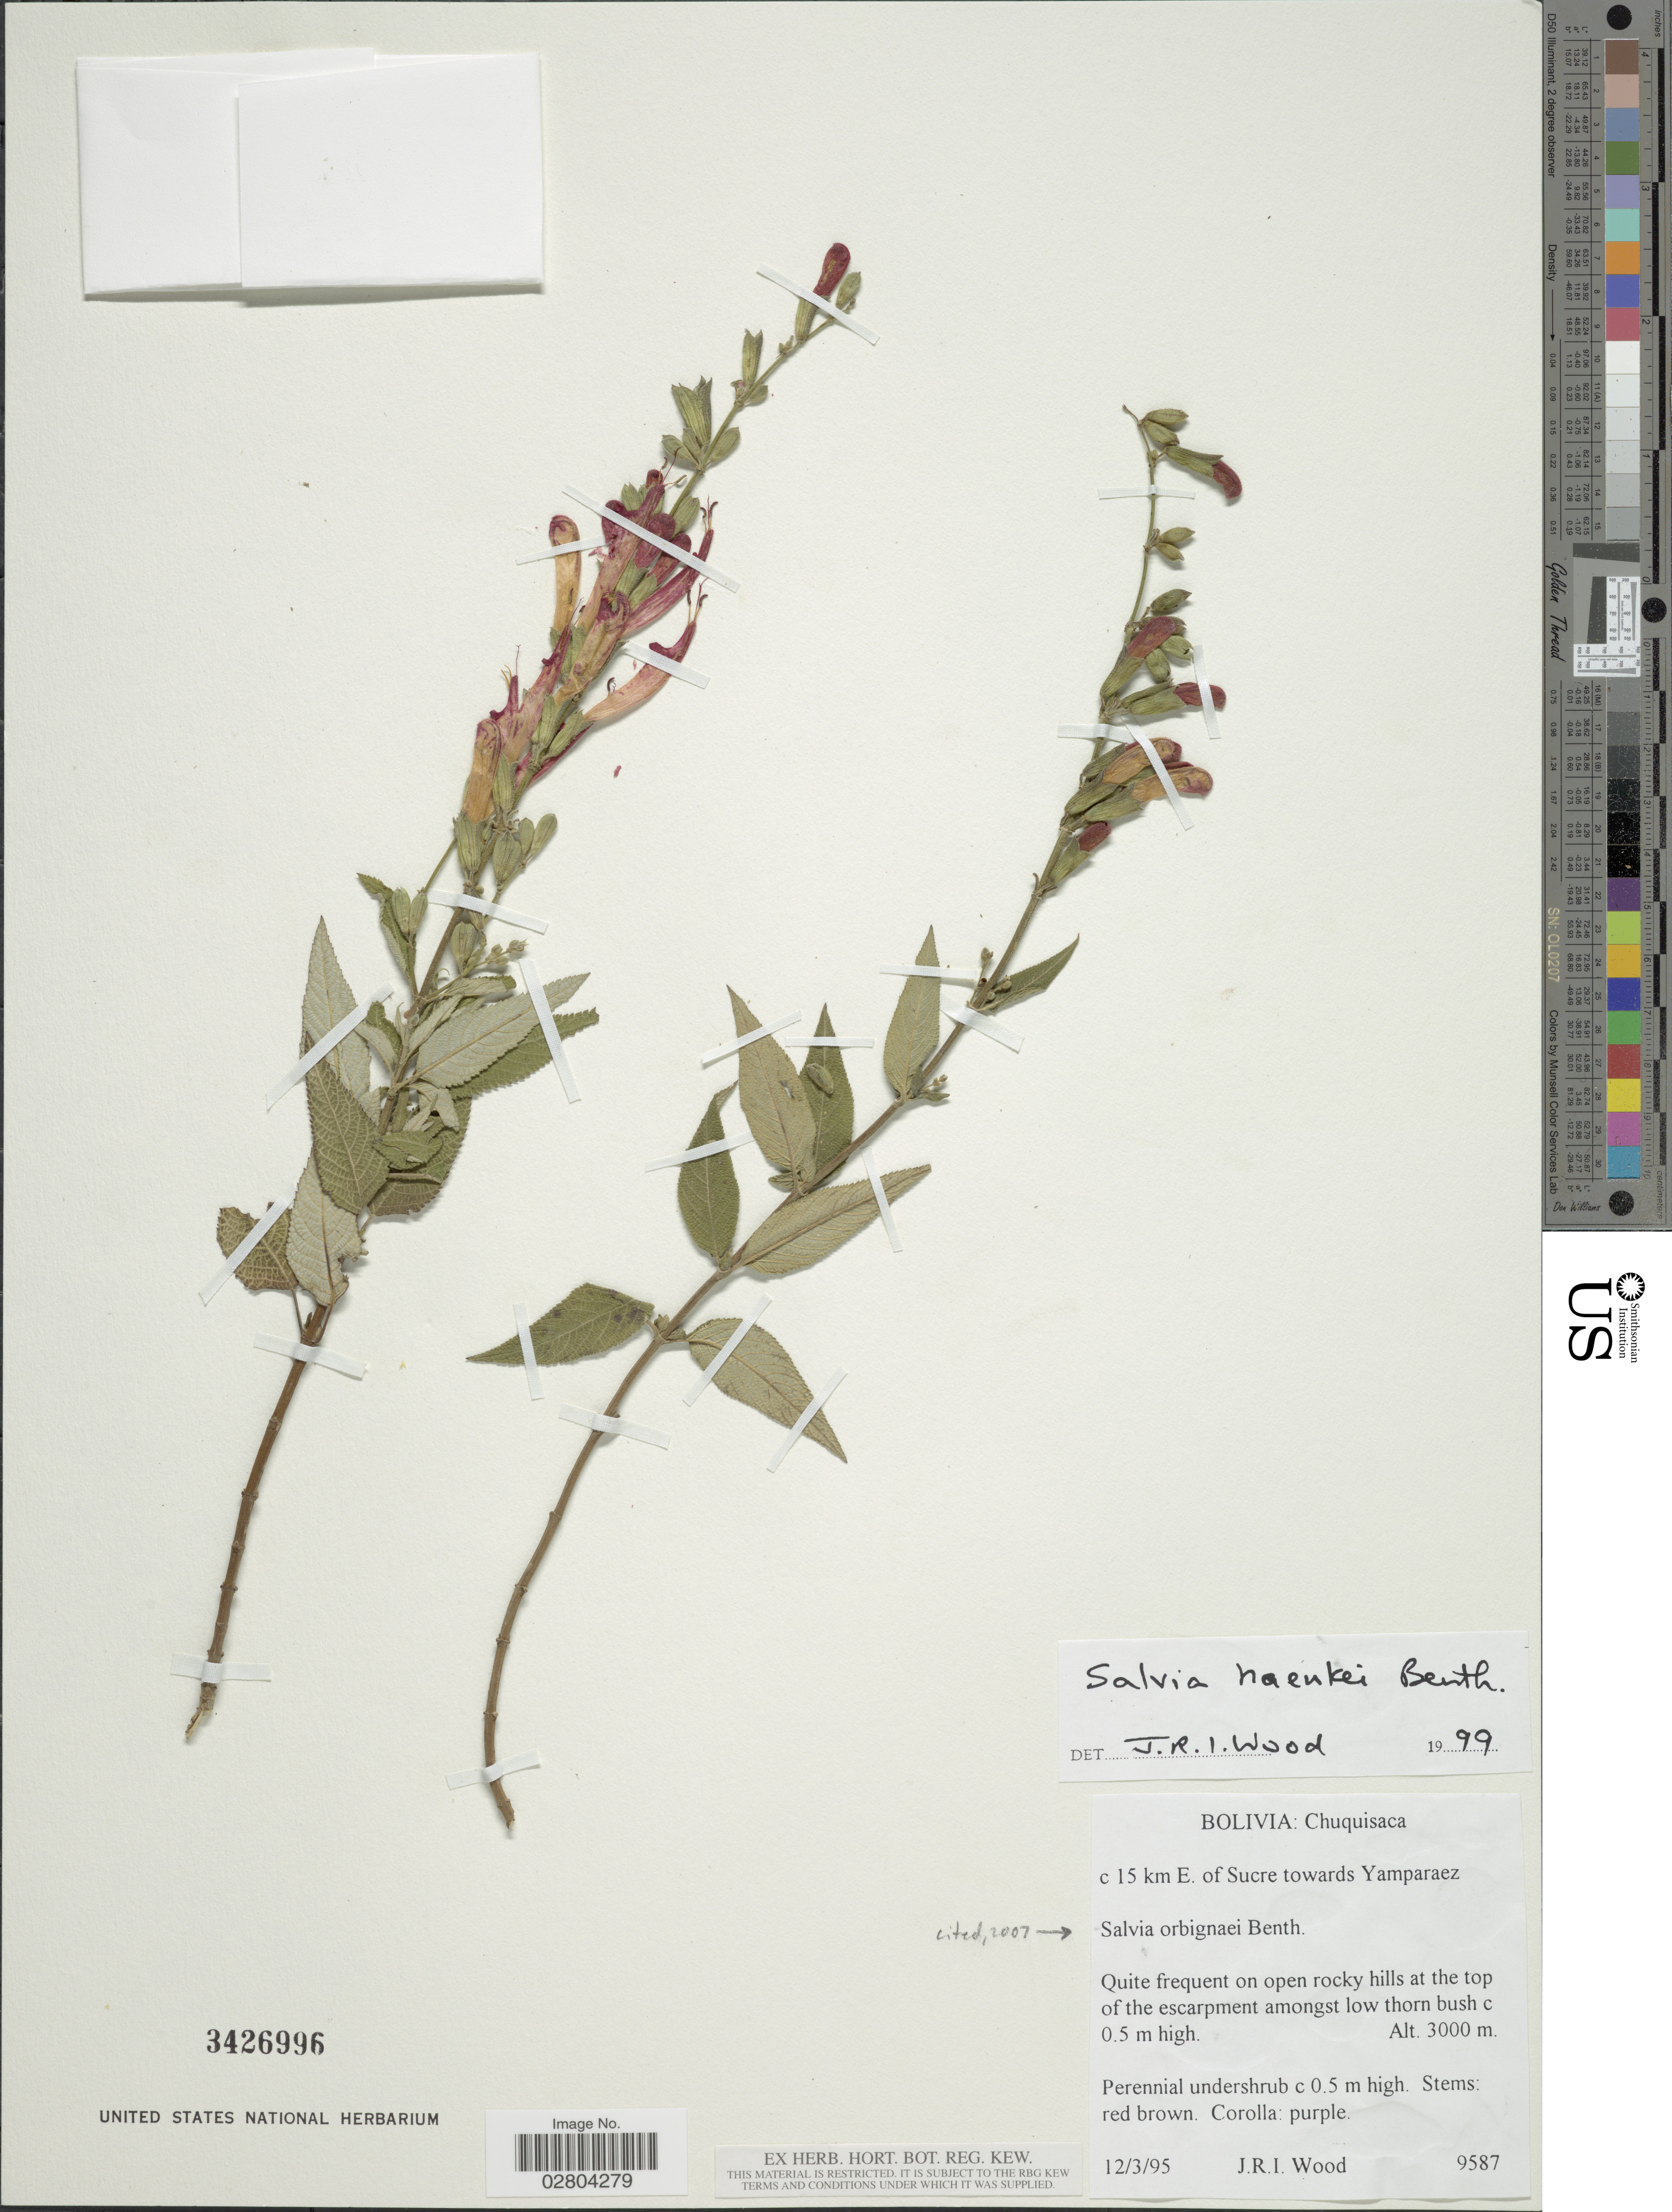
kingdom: Plantae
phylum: Tracheophyta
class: Magnoliopsida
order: Lamiales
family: Lamiaceae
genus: Salvia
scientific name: Salvia haenkei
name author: Benth.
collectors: J. R. I. Wood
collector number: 9587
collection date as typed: Transcribed d/m/y: 12/3/95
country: Bolivia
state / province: Chuquisaca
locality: C 15 km E. of Sucre towards Yamparaez.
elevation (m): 3000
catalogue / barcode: US 3426996